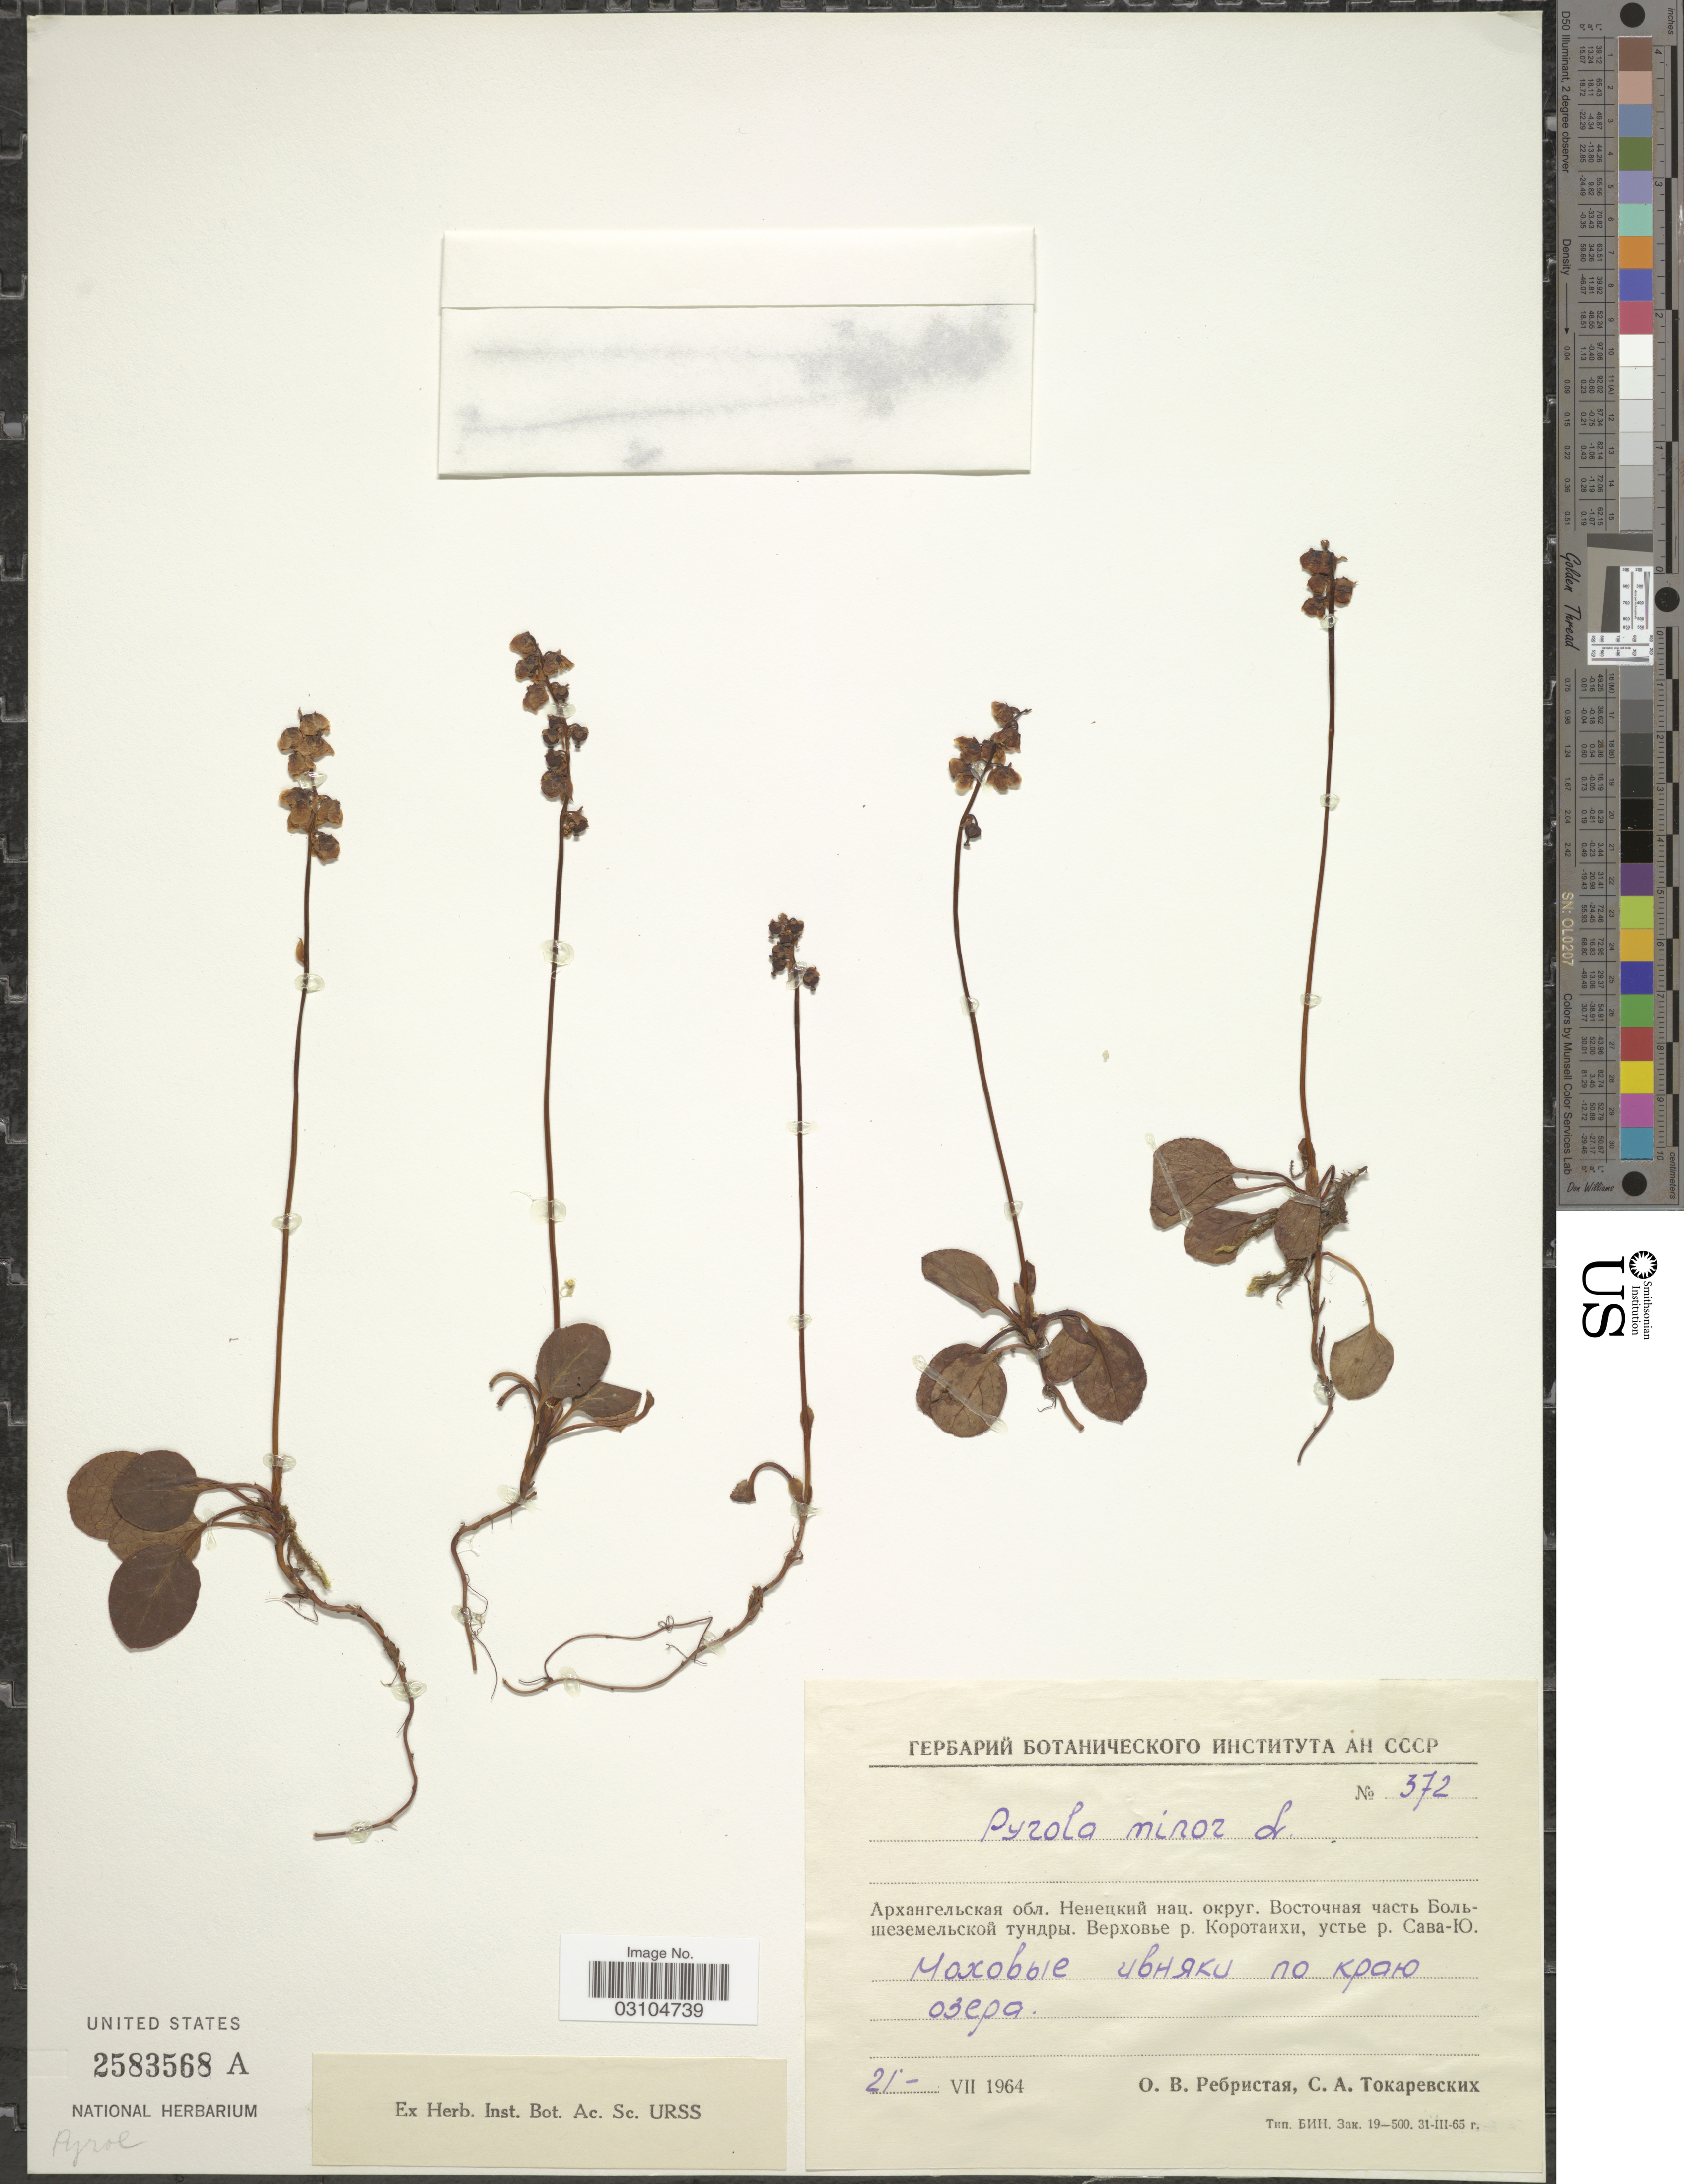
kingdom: Plantae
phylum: Tracheophyta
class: Magnoliopsida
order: Ericales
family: Ericaceae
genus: Pyrola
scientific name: Pyrola minor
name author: L.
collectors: O. Rebristaya & S. Tokarevskikh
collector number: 372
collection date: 1964-07-21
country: Russian Federation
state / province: Arkhangelsk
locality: River Korotaikha, mouth of River Sava-U.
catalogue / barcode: US 2583568A